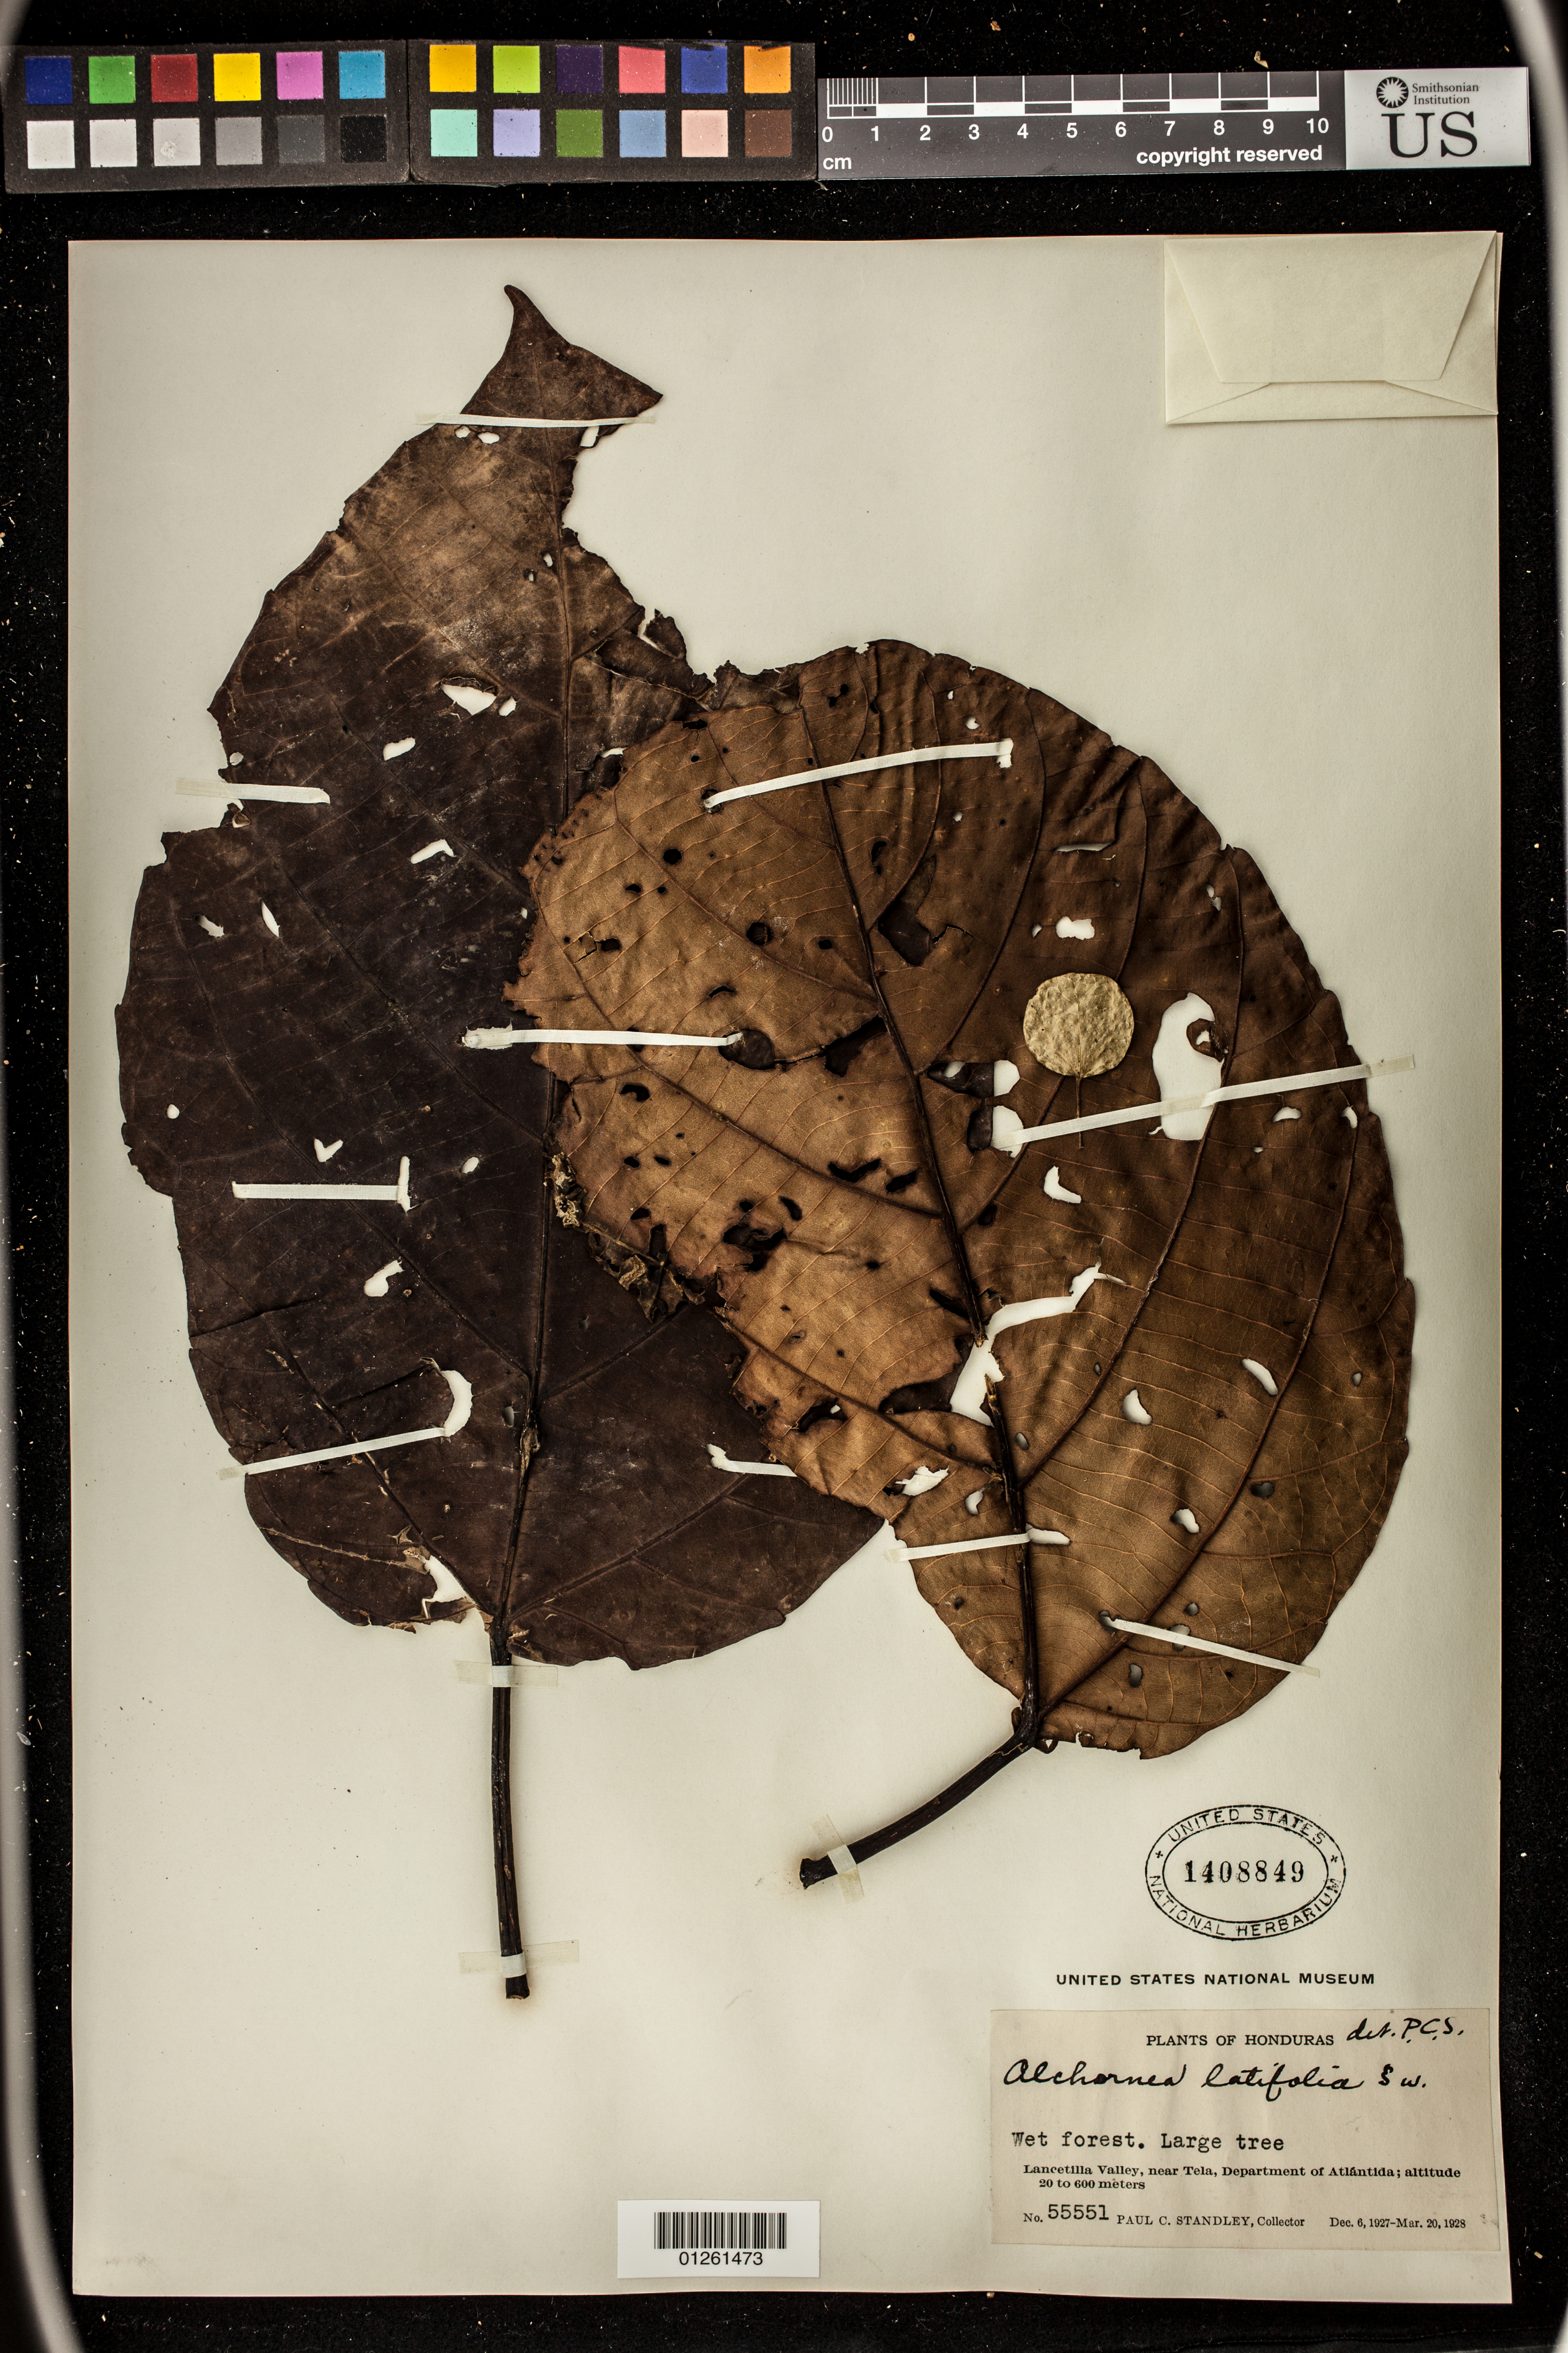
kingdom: Plantae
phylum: Tracheophyta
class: Magnoliopsida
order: Malpighiales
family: Euphorbiaceae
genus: Alchornea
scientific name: Alchornea latifolia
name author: Sw.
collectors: P. C. Standley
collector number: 55551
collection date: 1927-12-06/1928-03-20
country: Honduras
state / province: Atlántida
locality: Lancetilla Valley, near Tela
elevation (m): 20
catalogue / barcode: US 1408849